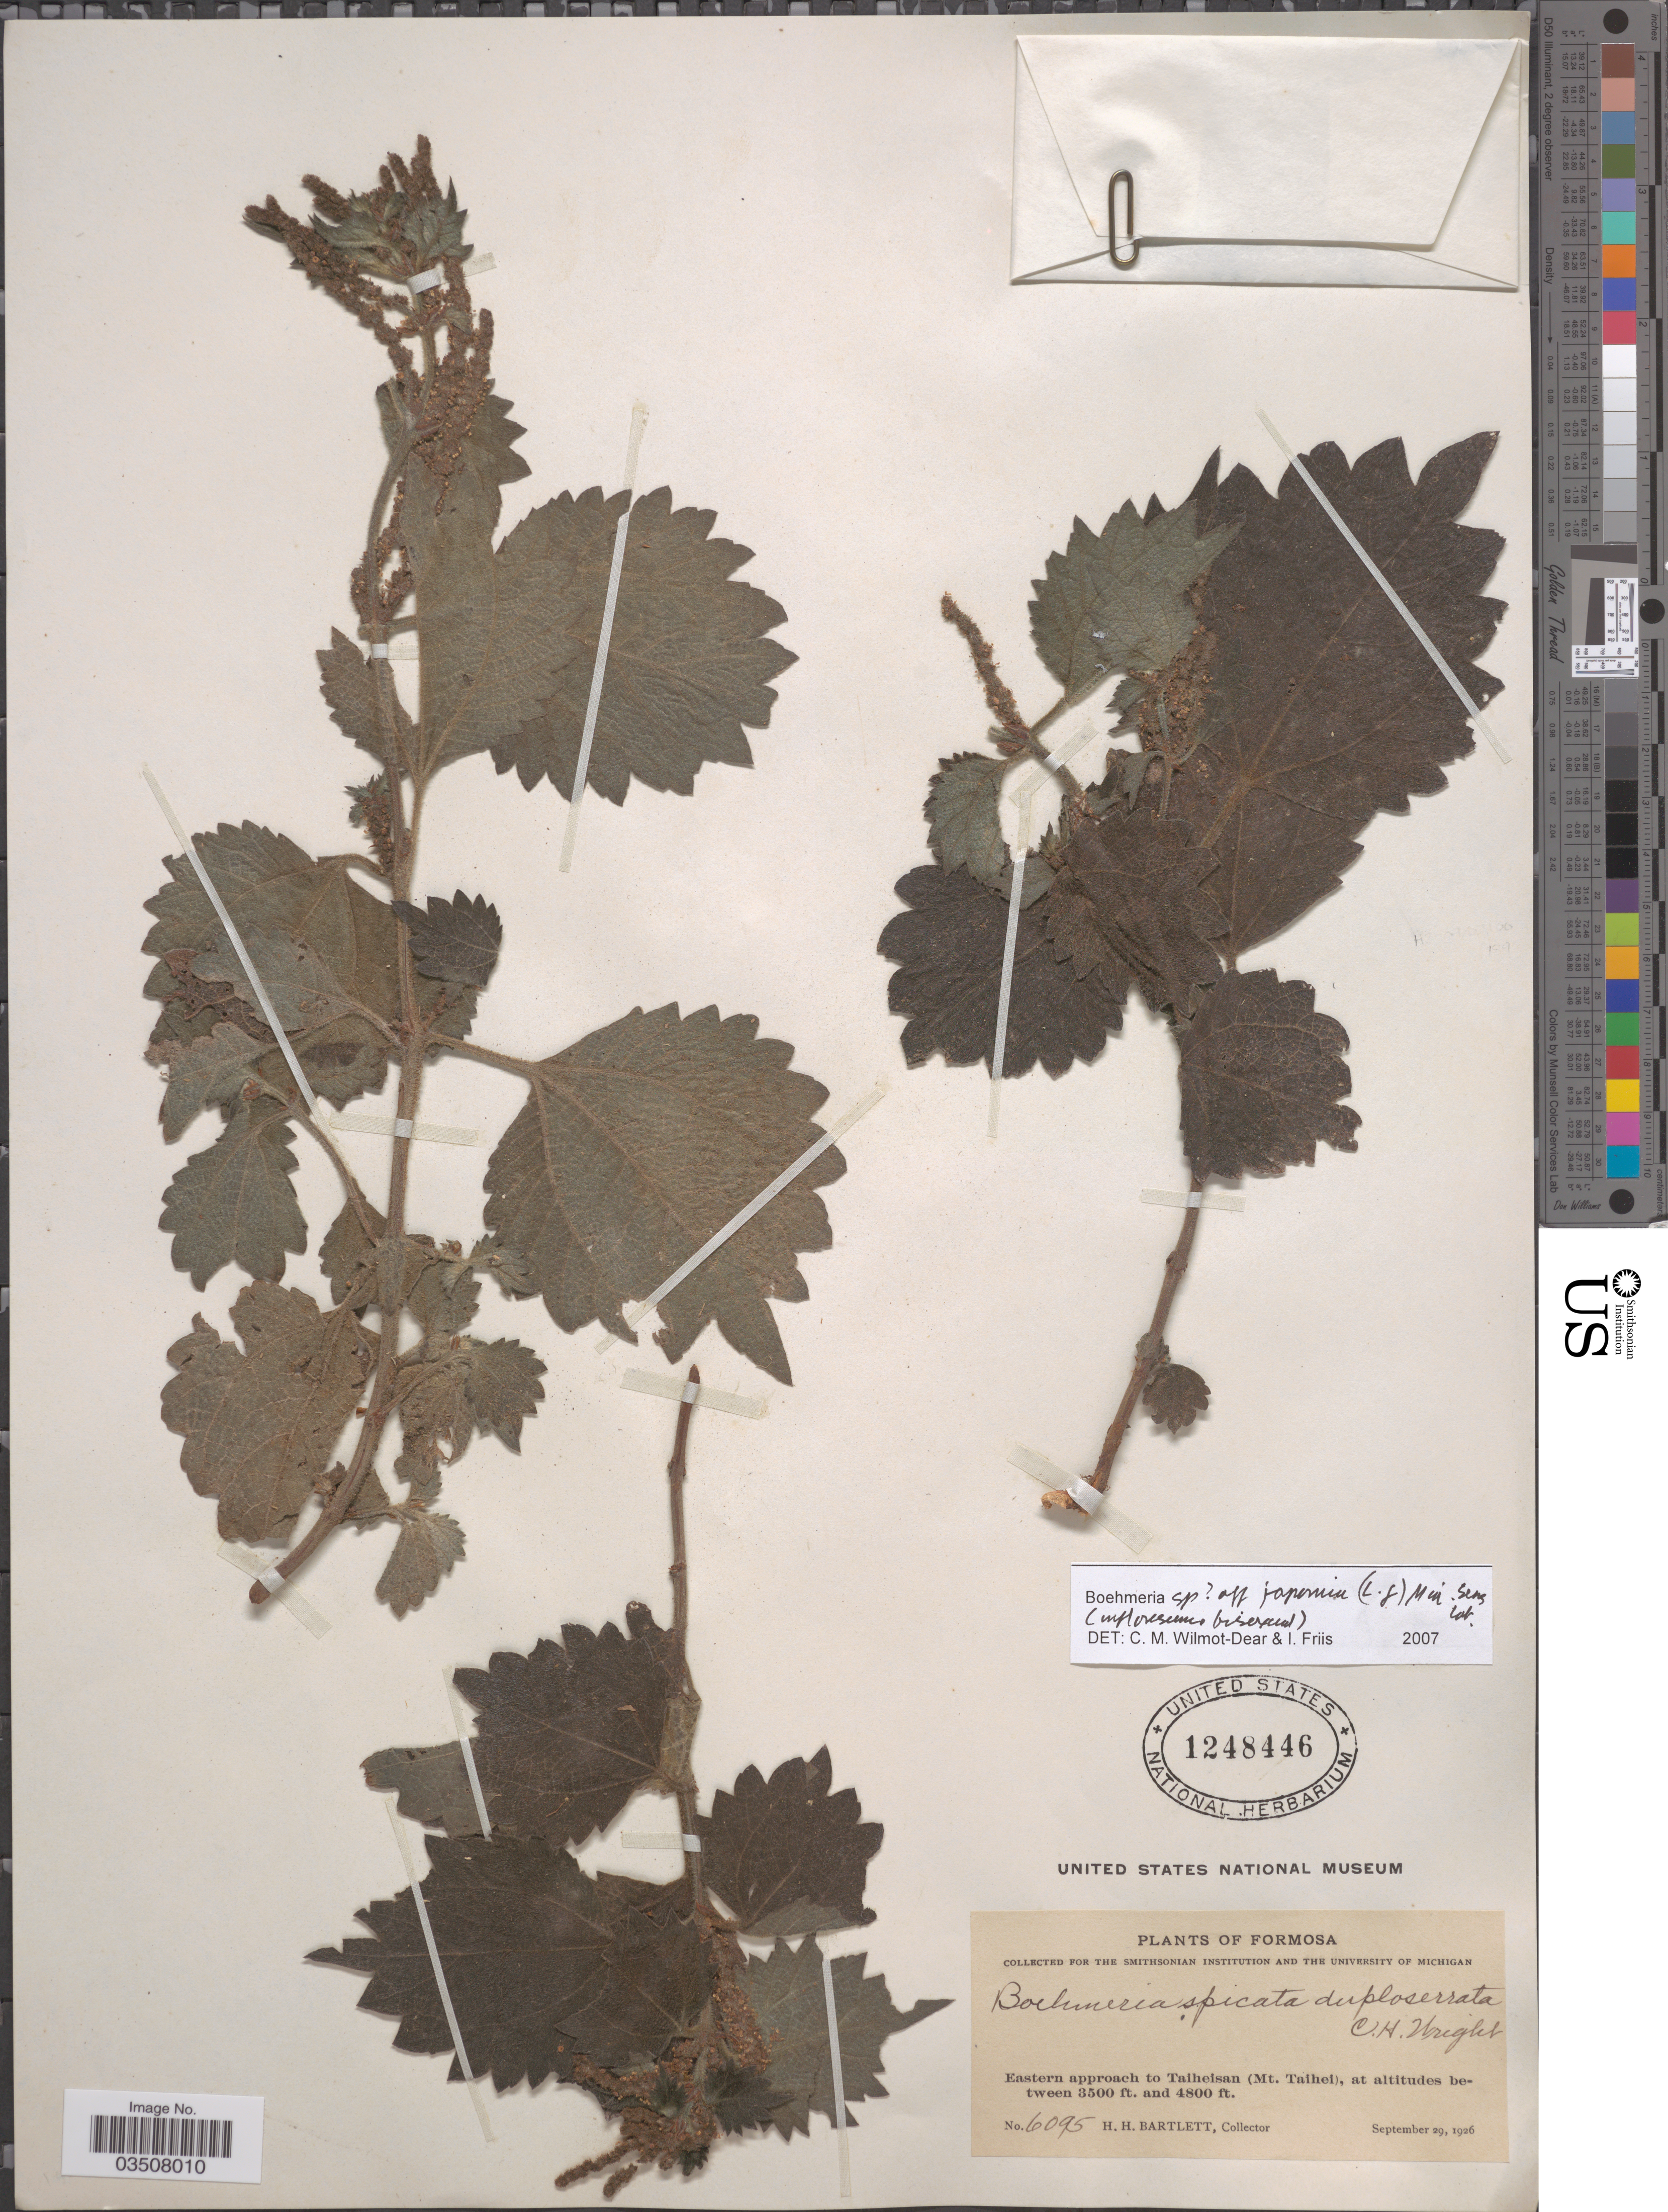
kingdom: Plantae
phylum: Tracheophyta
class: Magnoliopsida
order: Rosales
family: Urticaceae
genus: Boehmeria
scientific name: Boehmeria sp.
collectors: H. H. Bartlett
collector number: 6095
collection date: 1926-09-29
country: Taiwan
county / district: Yilan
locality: Formosa. Eastern approach to Taiheisan (Mt. Taihei).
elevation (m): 1067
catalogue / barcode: US 1248446